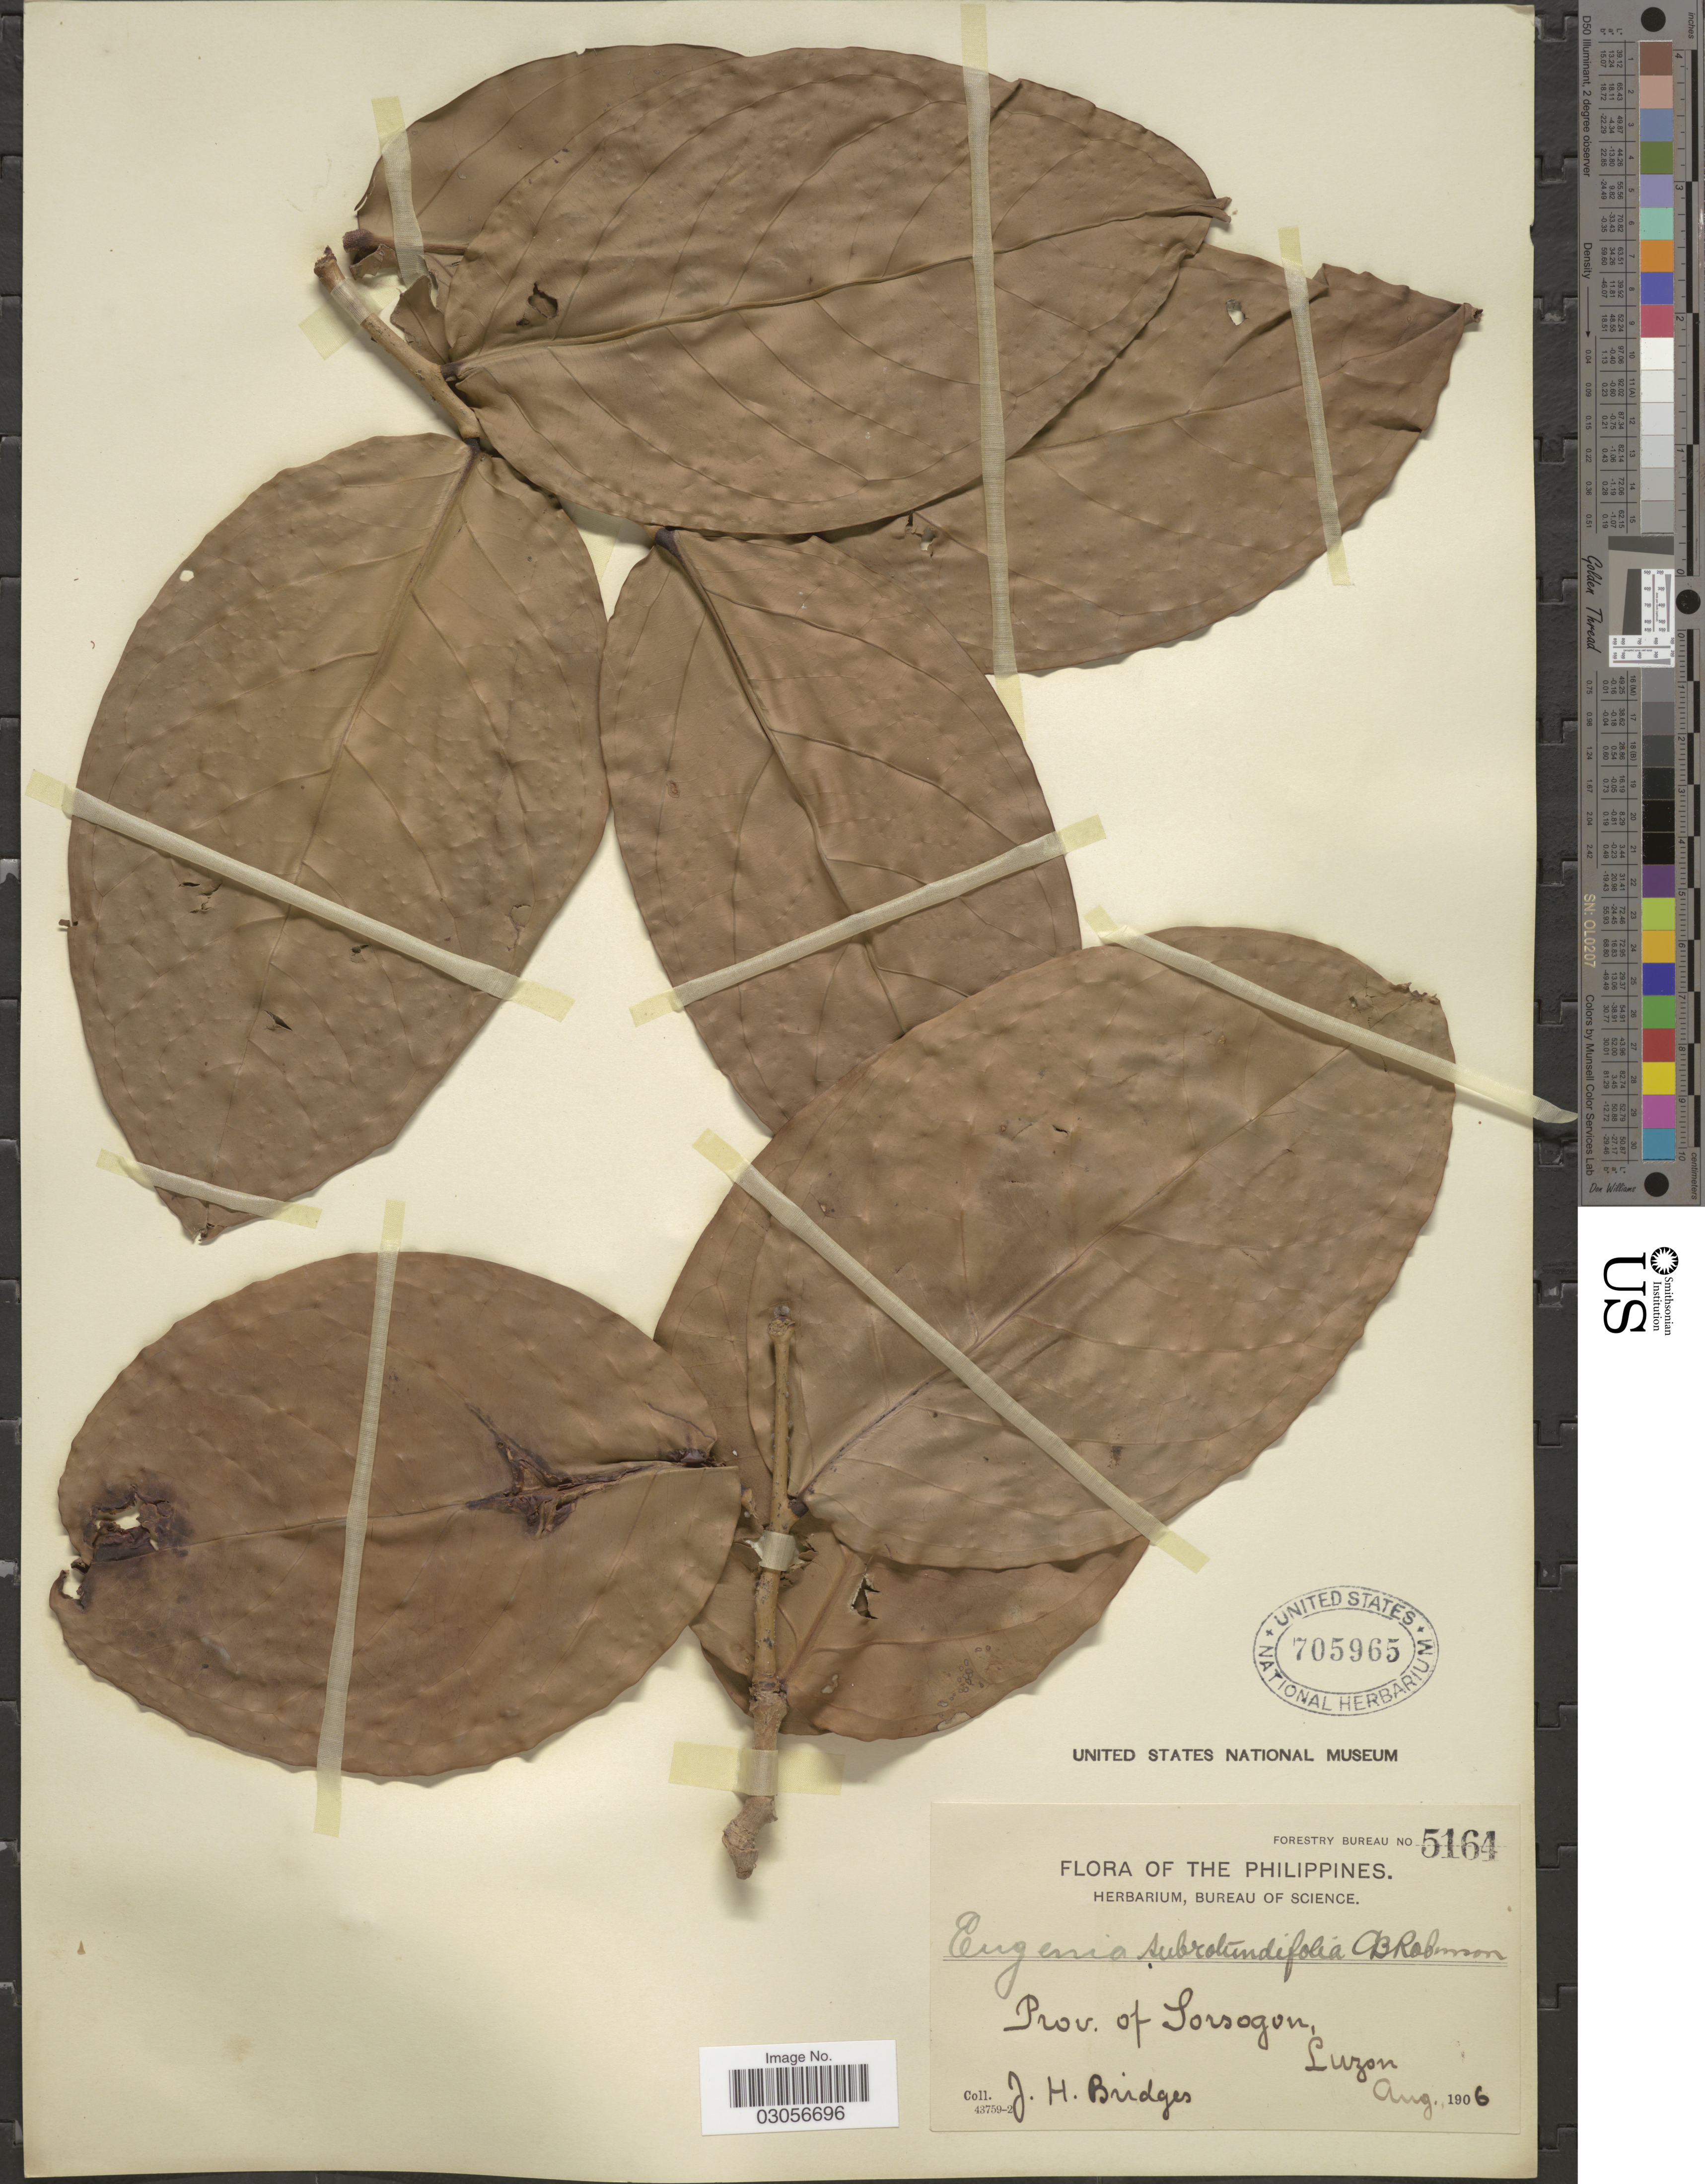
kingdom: Plantae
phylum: Tracheophyta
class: Magnoliopsida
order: Myrtales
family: Myrtaceae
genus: Syzygium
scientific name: Syzygium subrotundifolium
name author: (C.B. Rob.) Merr.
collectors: J. Bridges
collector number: Forestry Bureau 5164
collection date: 1906-08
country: Philippines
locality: Prov. of Sorsogon, Luzon.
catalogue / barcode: US 705965